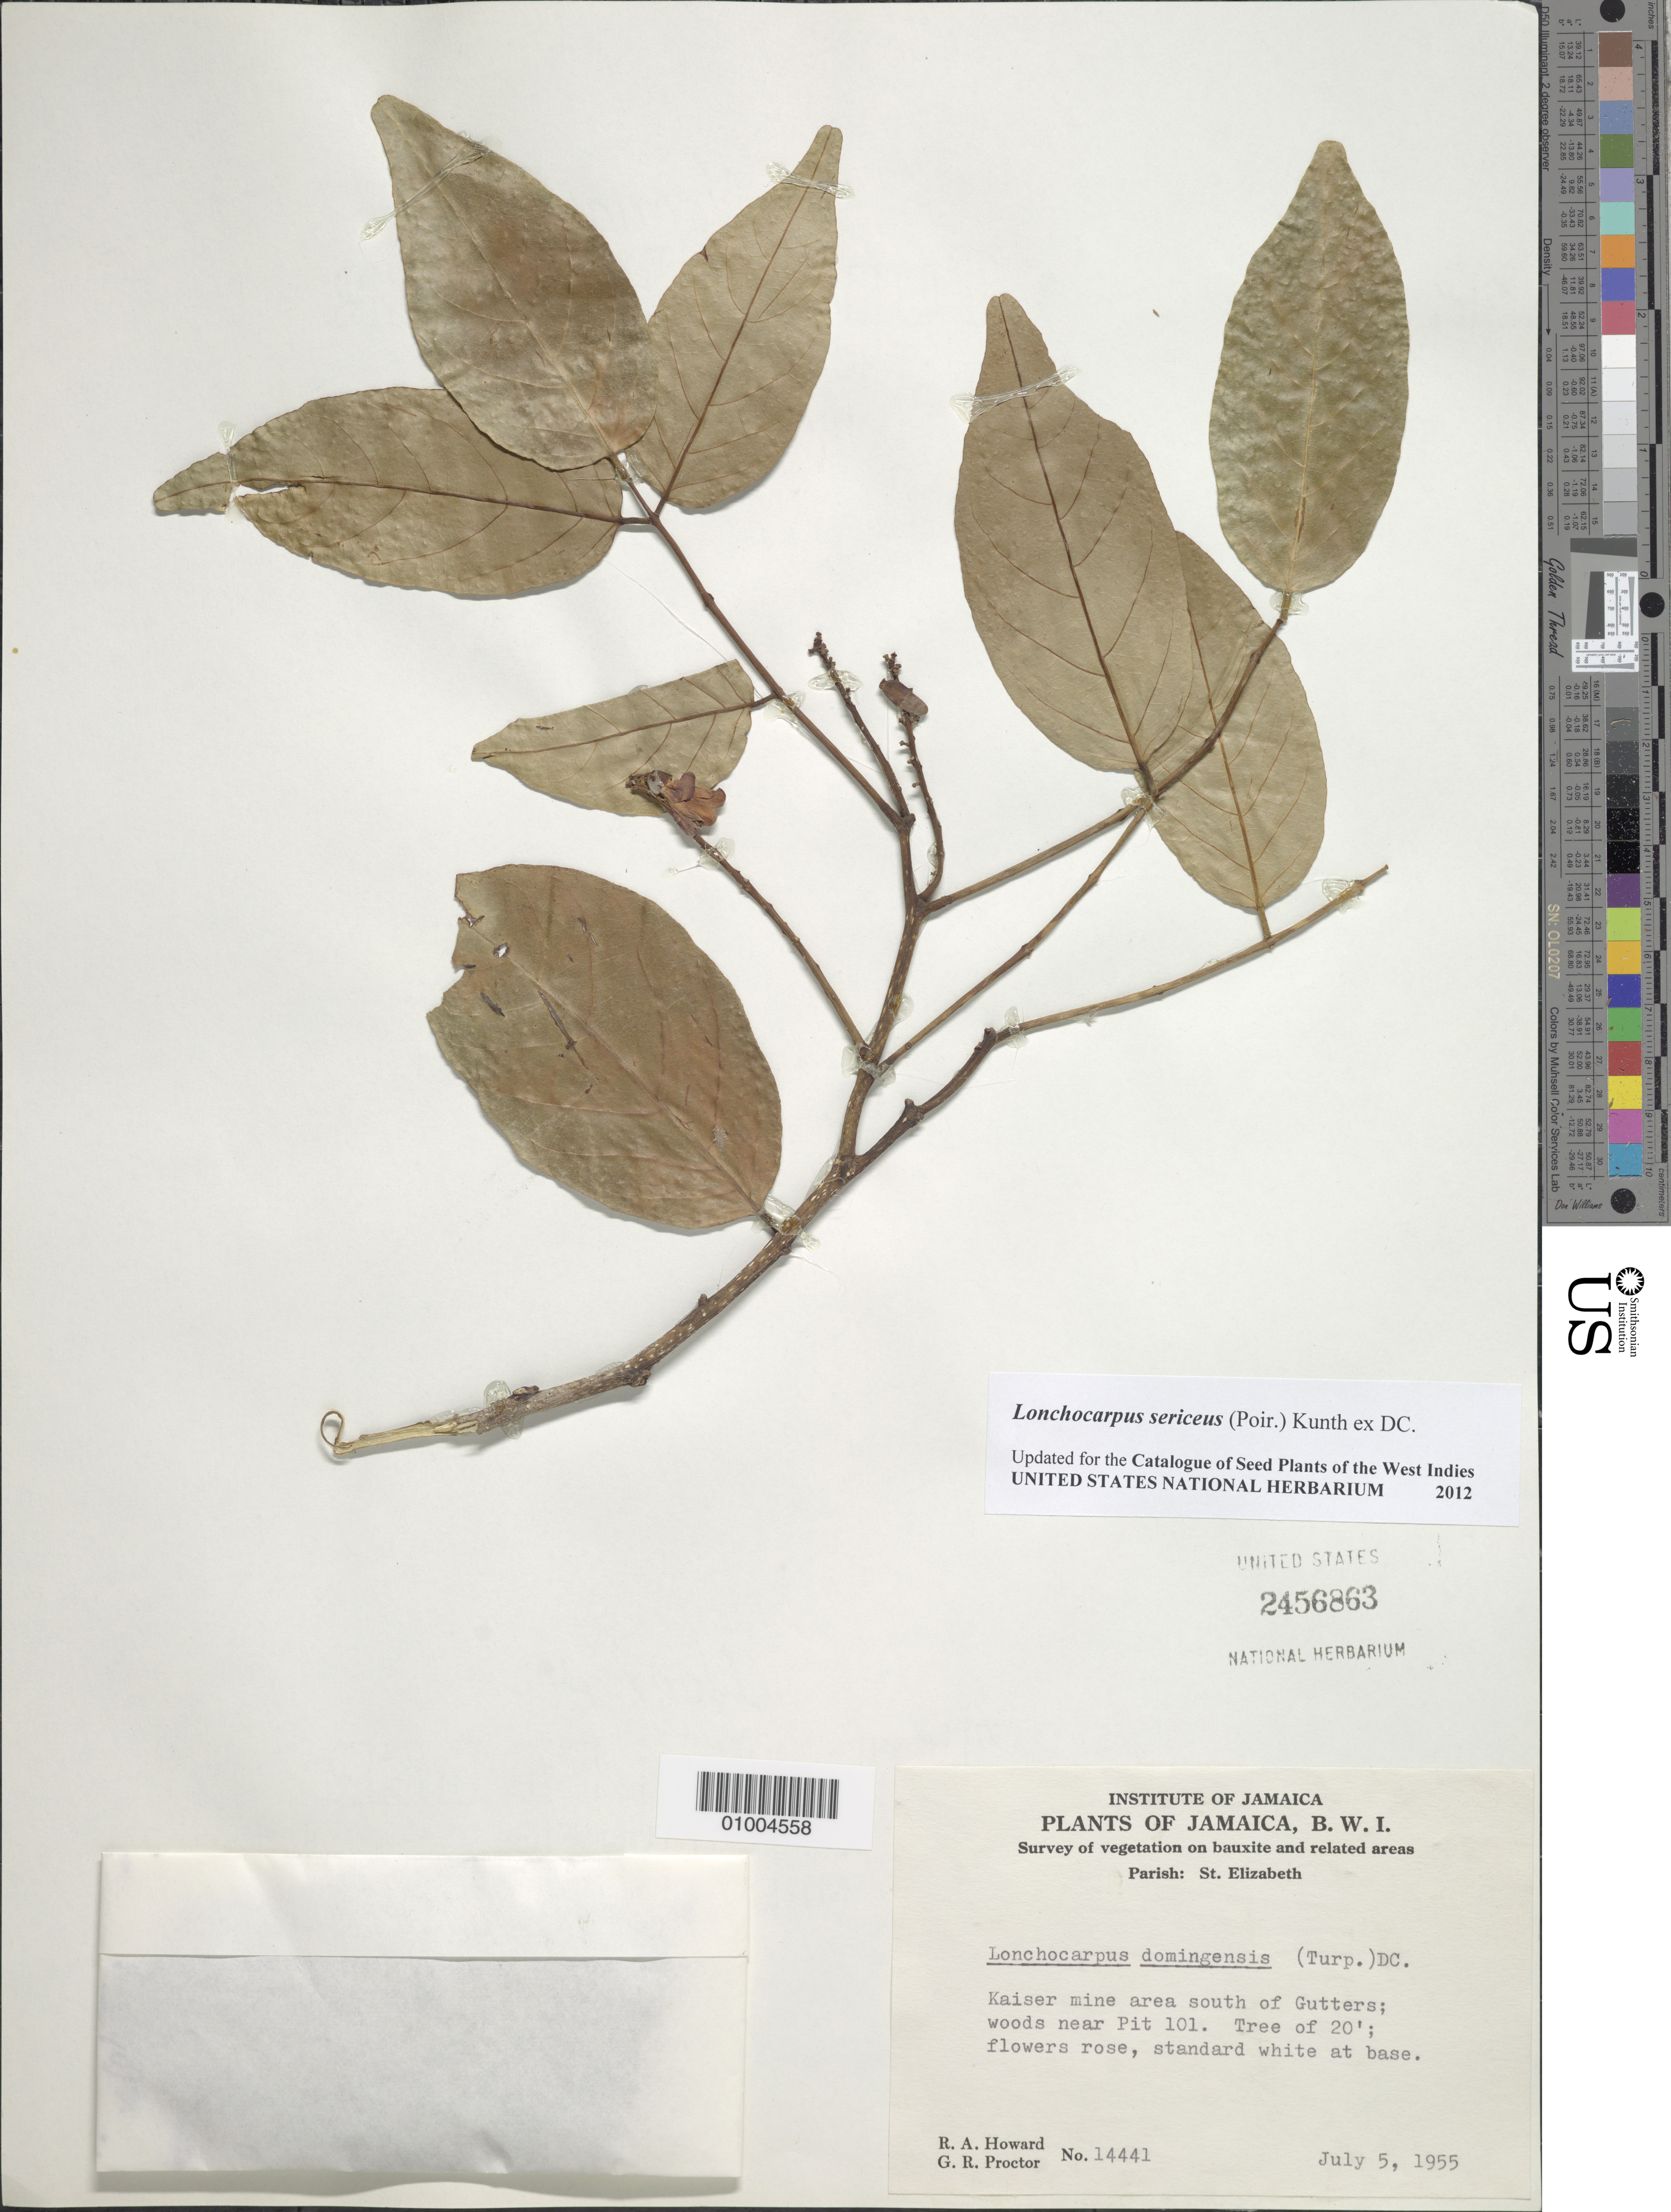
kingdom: Plantae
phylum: Tracheophyta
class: Magnoliopsida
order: Fabales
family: Fabaceae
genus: Lonchocarpus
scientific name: Lonchocarpus sericeus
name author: (Poir.) Kunth ex DC.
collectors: R. A. Howard & G. R. Proctor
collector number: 14441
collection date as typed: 05 Jul 1955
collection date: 1955-07-05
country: Jamaica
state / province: Saint Elizabeth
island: Jamaica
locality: Kaiser mine area S of Gutters; woods near Pit 101. tree of 20';flowers rose, standard white beans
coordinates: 0 N, 0 E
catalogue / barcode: US 2456863